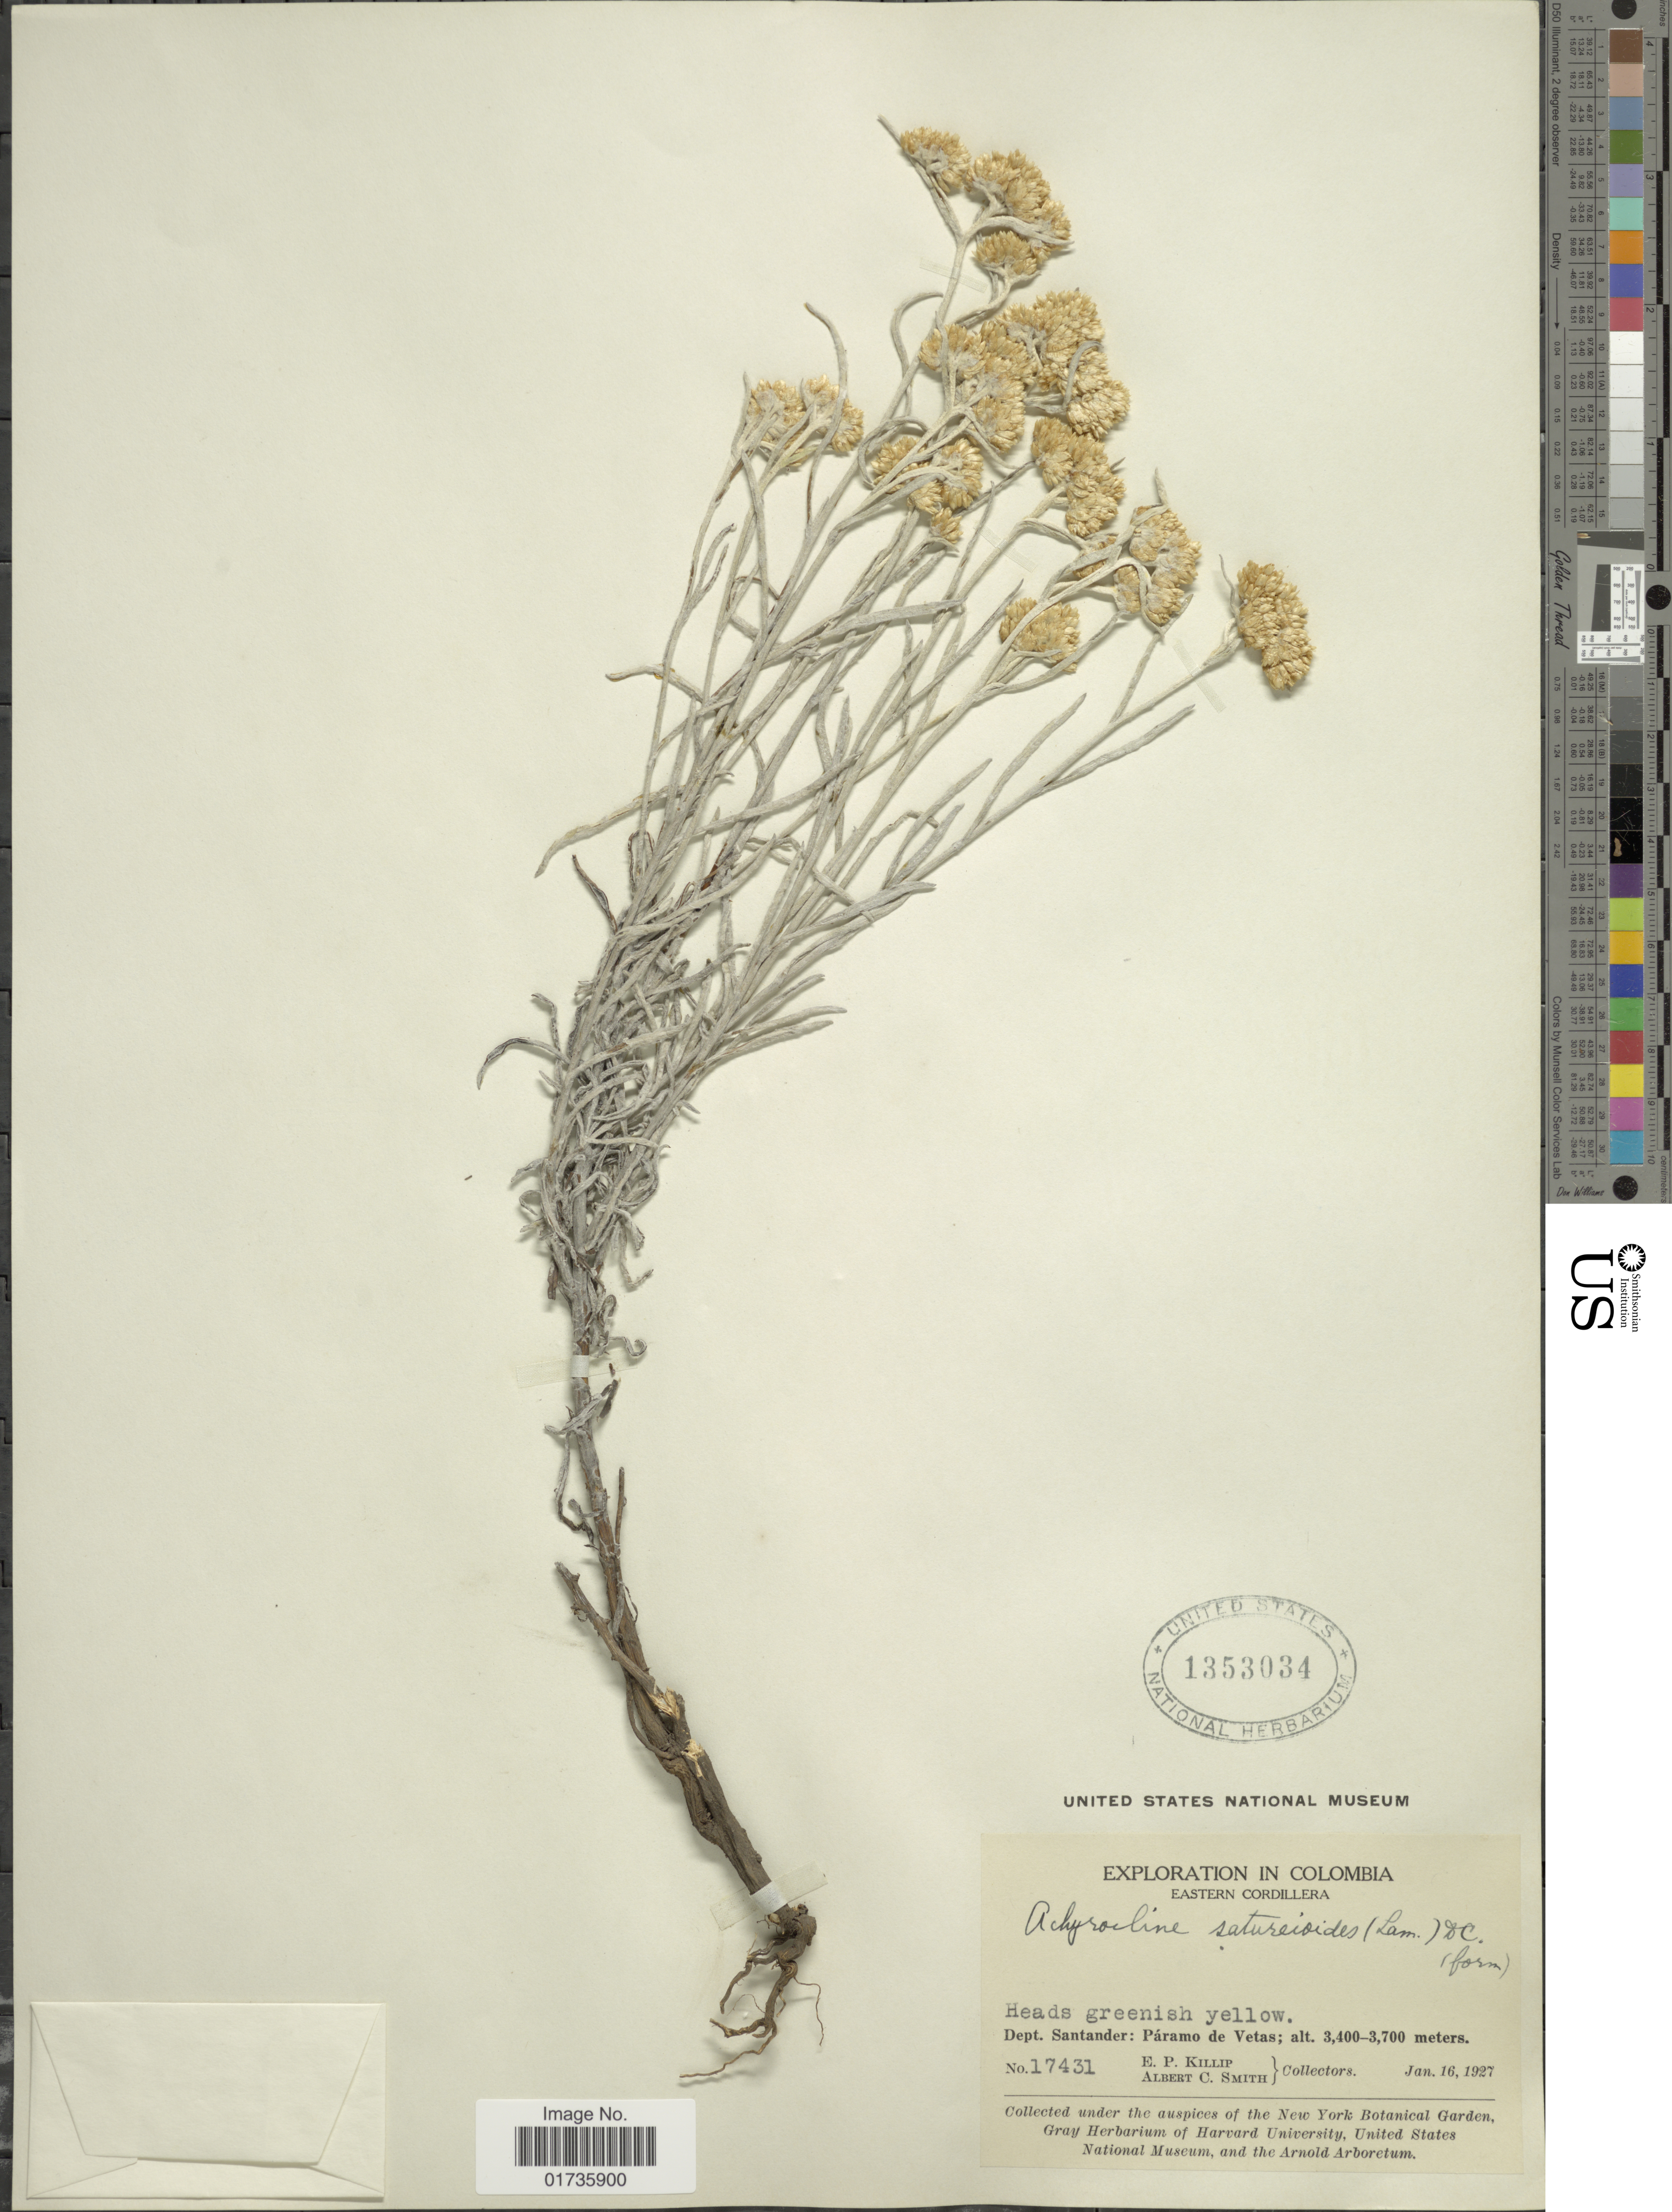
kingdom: Plantae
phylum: Tracheophyta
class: Magnoliopsida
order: Asterales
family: Asteraceae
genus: Achyrocline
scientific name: Achyrocline satureioides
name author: (Lam.) DC.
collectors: E. P. Killip & A. C. Smith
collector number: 17431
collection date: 1927-01-16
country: Colombia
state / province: Santander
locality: Eastern Cordillera, Dept Santander: Páramo de Vetas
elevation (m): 3400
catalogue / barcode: US 1353034